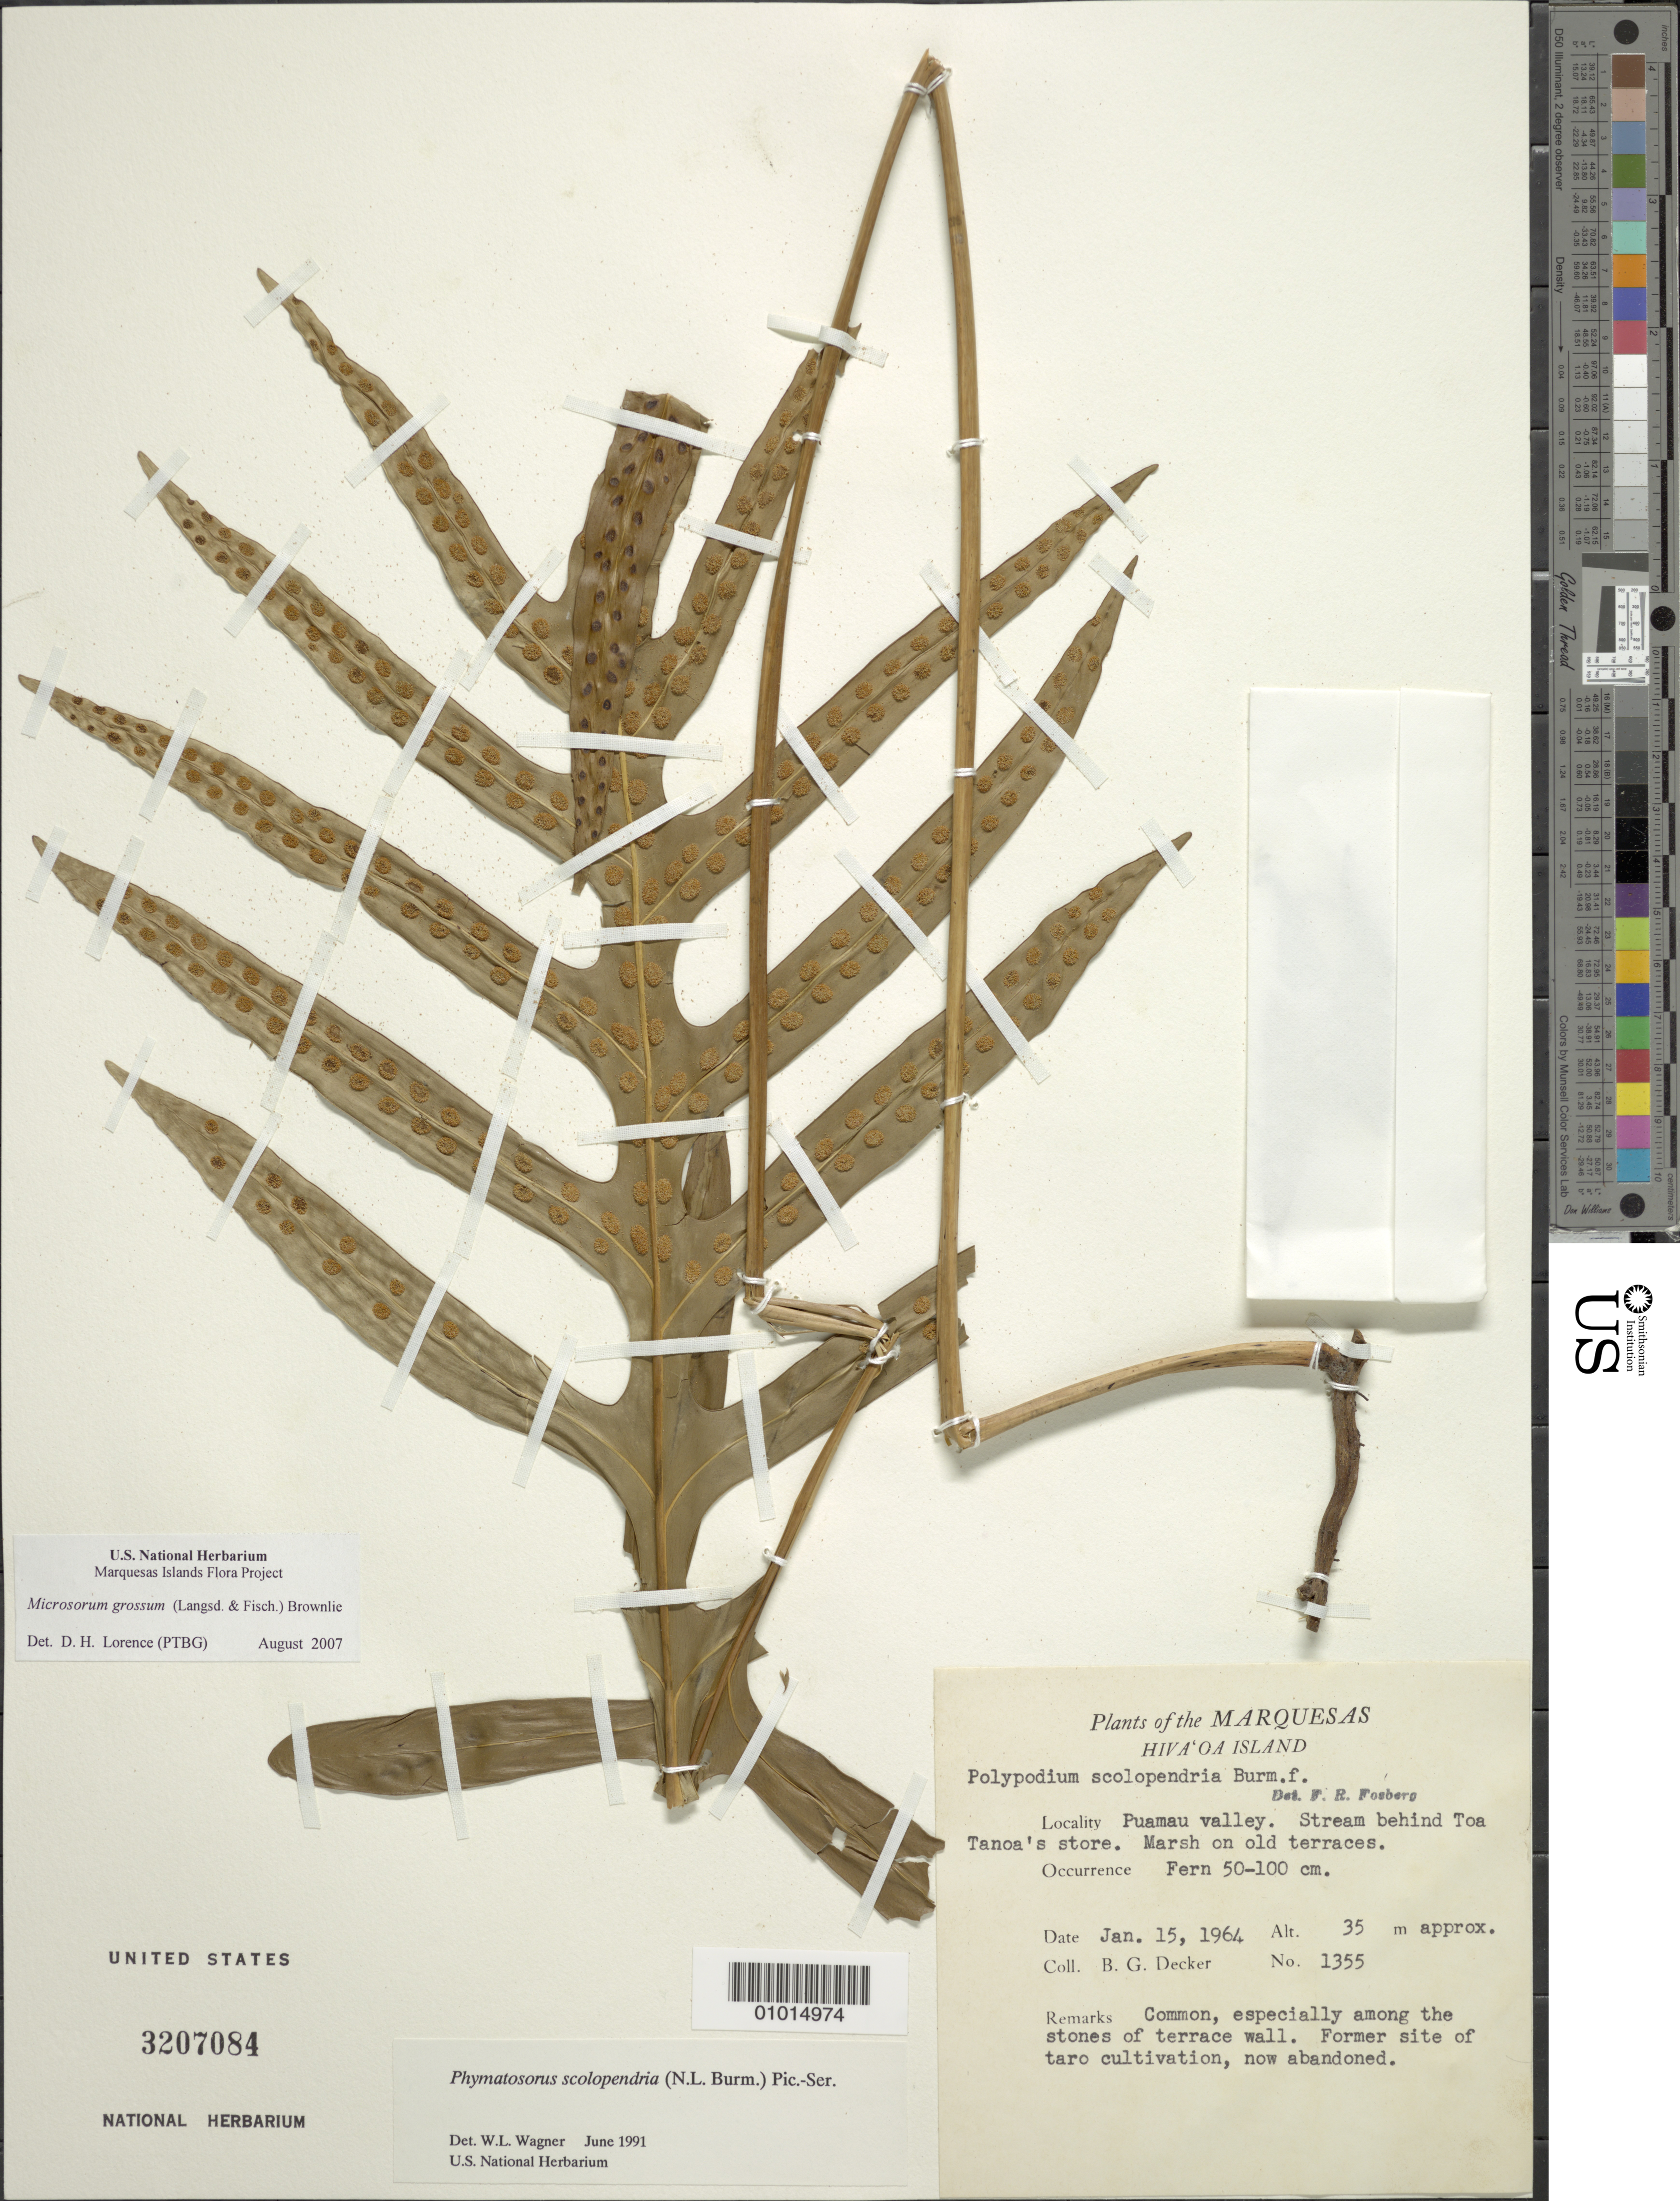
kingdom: Plantae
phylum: Tracheophyta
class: Polypodiopsida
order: Polypodiales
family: Polypodiaceae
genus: Microsorum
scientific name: Microsorum grossum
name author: (Langsd. & Fisch.) S.B. Andrews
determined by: Lorence, David H., (PTBG), National Tropical Botanical Garden (UNITED STATES)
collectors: B. G. Decker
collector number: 1355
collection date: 1964-01-15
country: French Polynesia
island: Hiva Oa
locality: Puamau Valley, stream behind Toa Tanoa's store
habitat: Marsh on old terraces; former site of Taro cultivation; common among stones of terrace wall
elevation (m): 35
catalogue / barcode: US 3207084